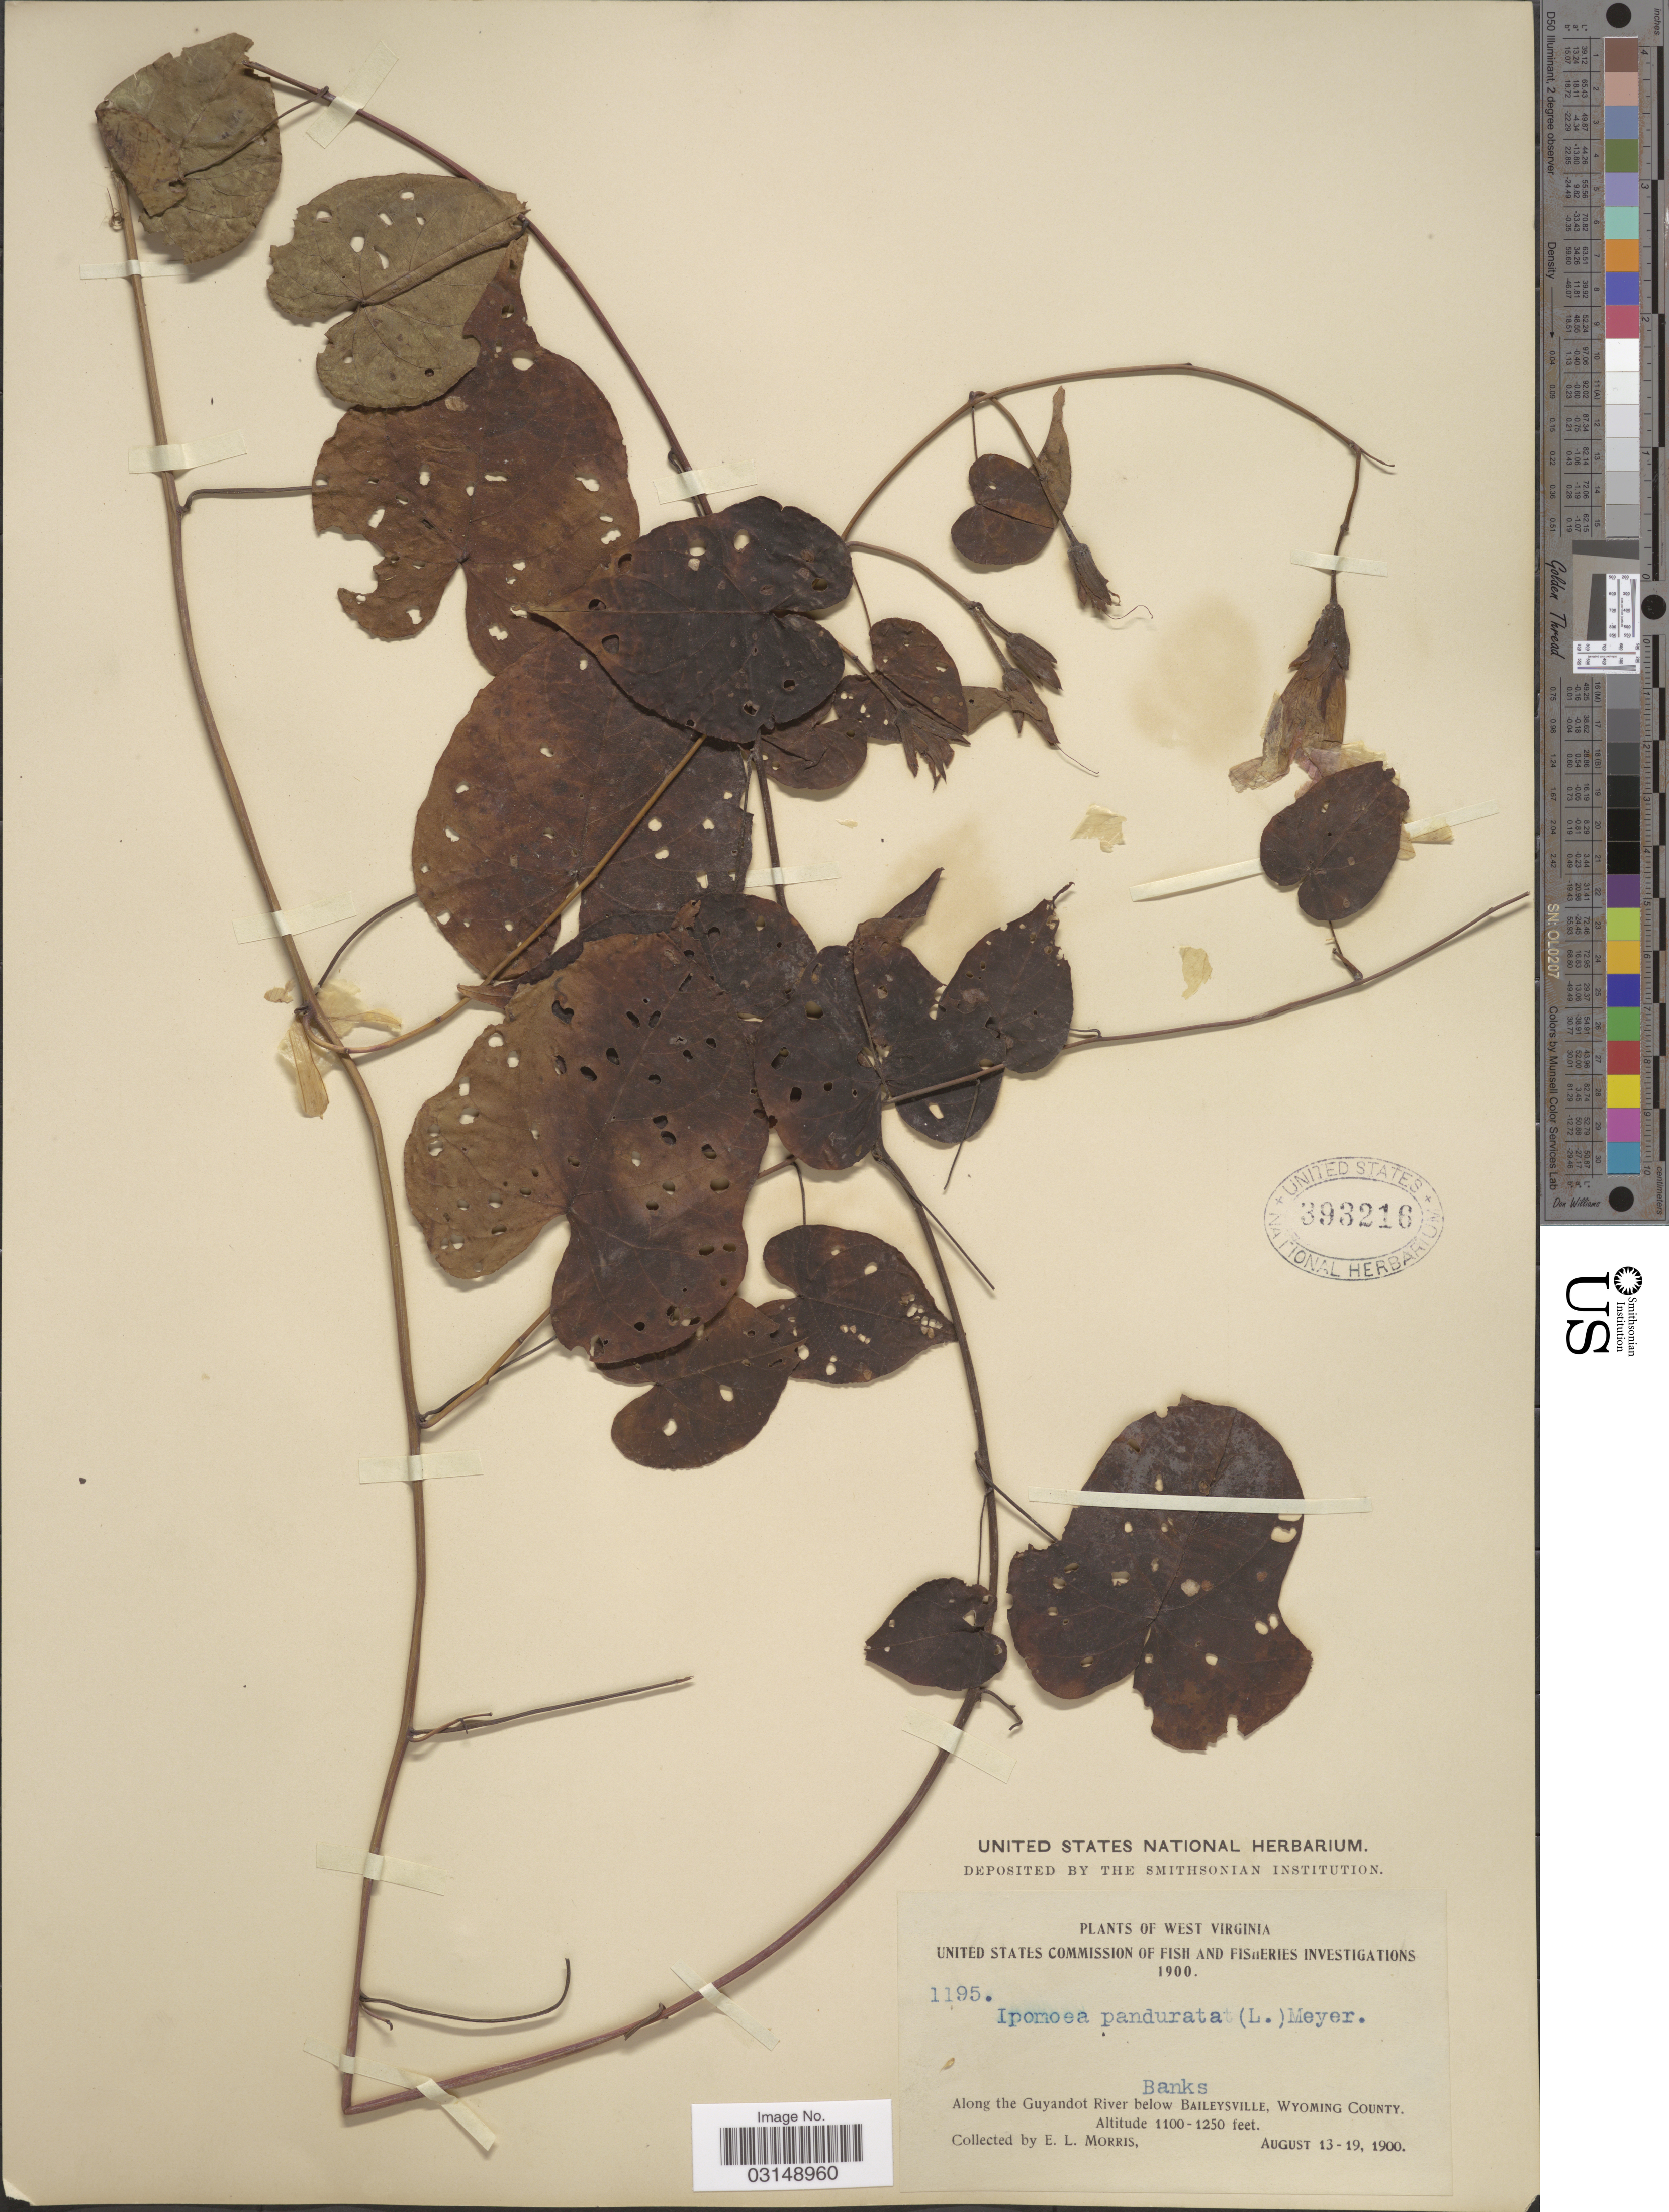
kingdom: Plantae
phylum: Tracheophyta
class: Magnoliopsida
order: Solanales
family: Convolvulaceae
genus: Ipomoea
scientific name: Ipomoea pandurata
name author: (L.) G. Mey.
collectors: E. Morris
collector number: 1195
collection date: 1900-08-13/1900-08-19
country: United States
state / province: West Virginia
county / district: Wyoming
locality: Along the Guyandot River below Baileysville, Wyoming County.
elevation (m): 335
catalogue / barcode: US 393216